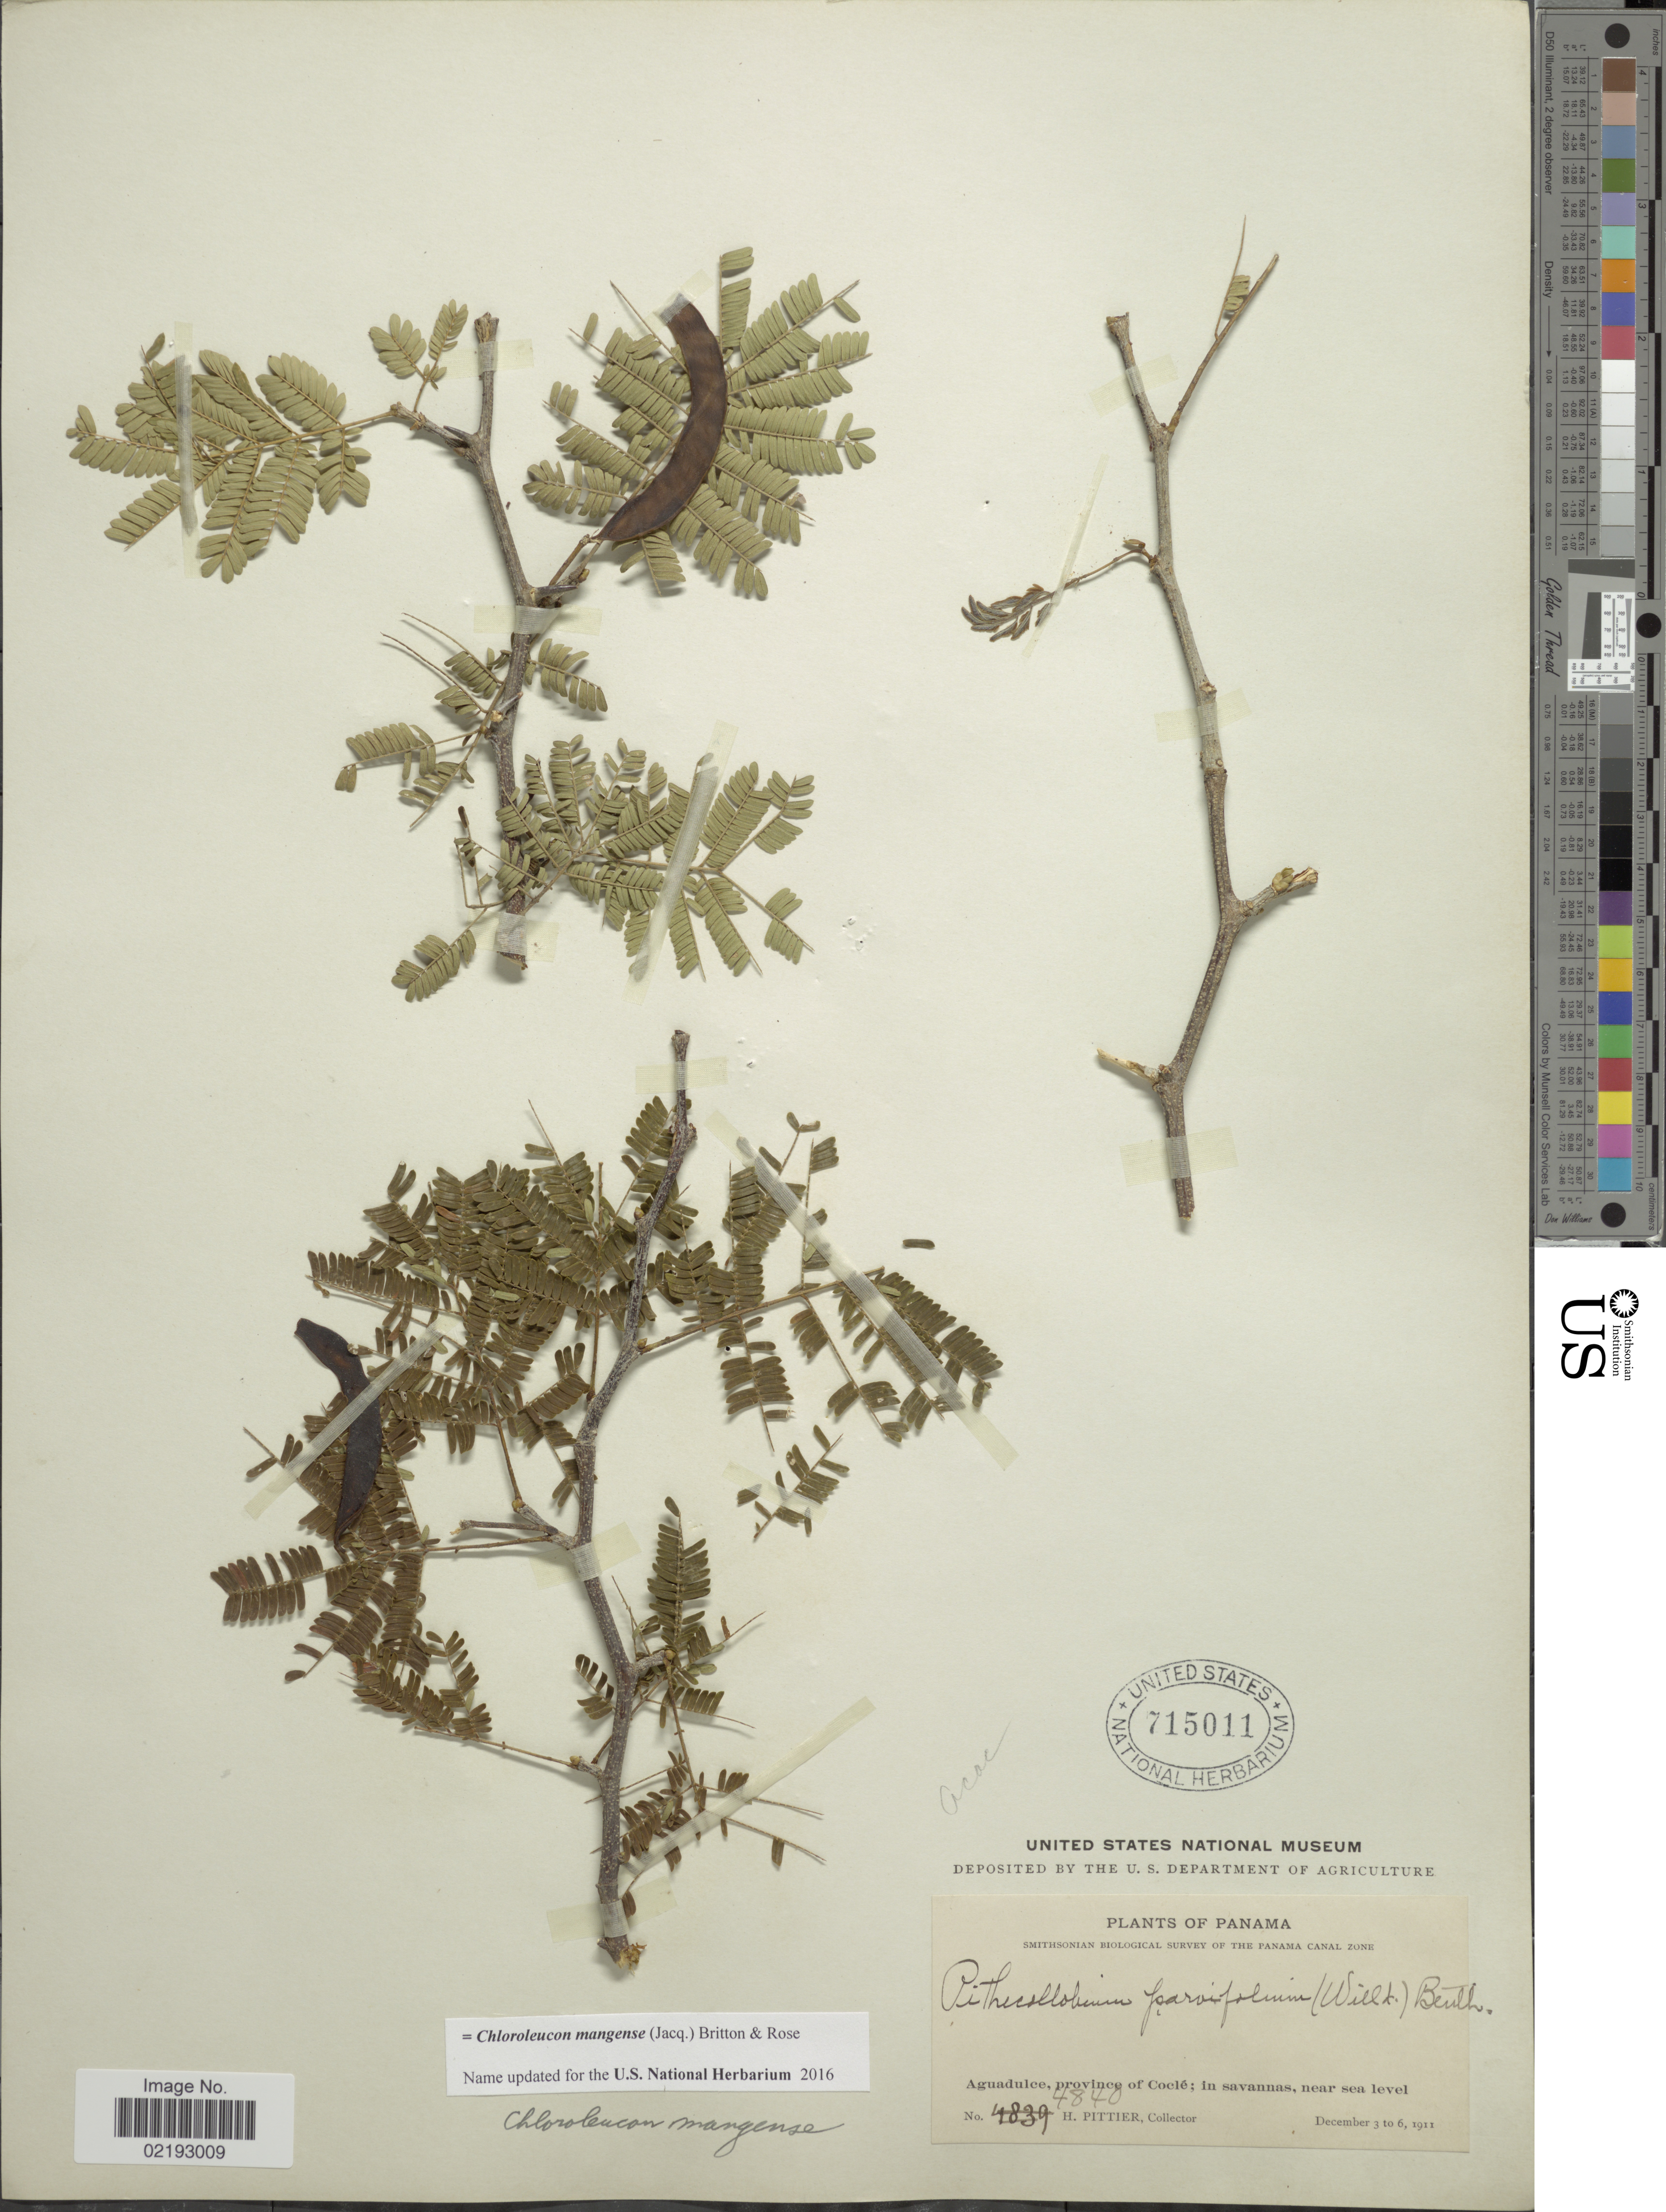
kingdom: Plantae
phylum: Tracheophyta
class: Magnoliopsida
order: Fabales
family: Fabaceae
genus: Chloroleucon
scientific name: Chloroleucon mangense var. mangense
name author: (Jacq.) Britton & Rose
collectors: H. F. Pittier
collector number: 4840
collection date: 1911-12-03/1911-12-06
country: Panama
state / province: Coclé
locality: Aguadulce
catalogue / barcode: US 715011